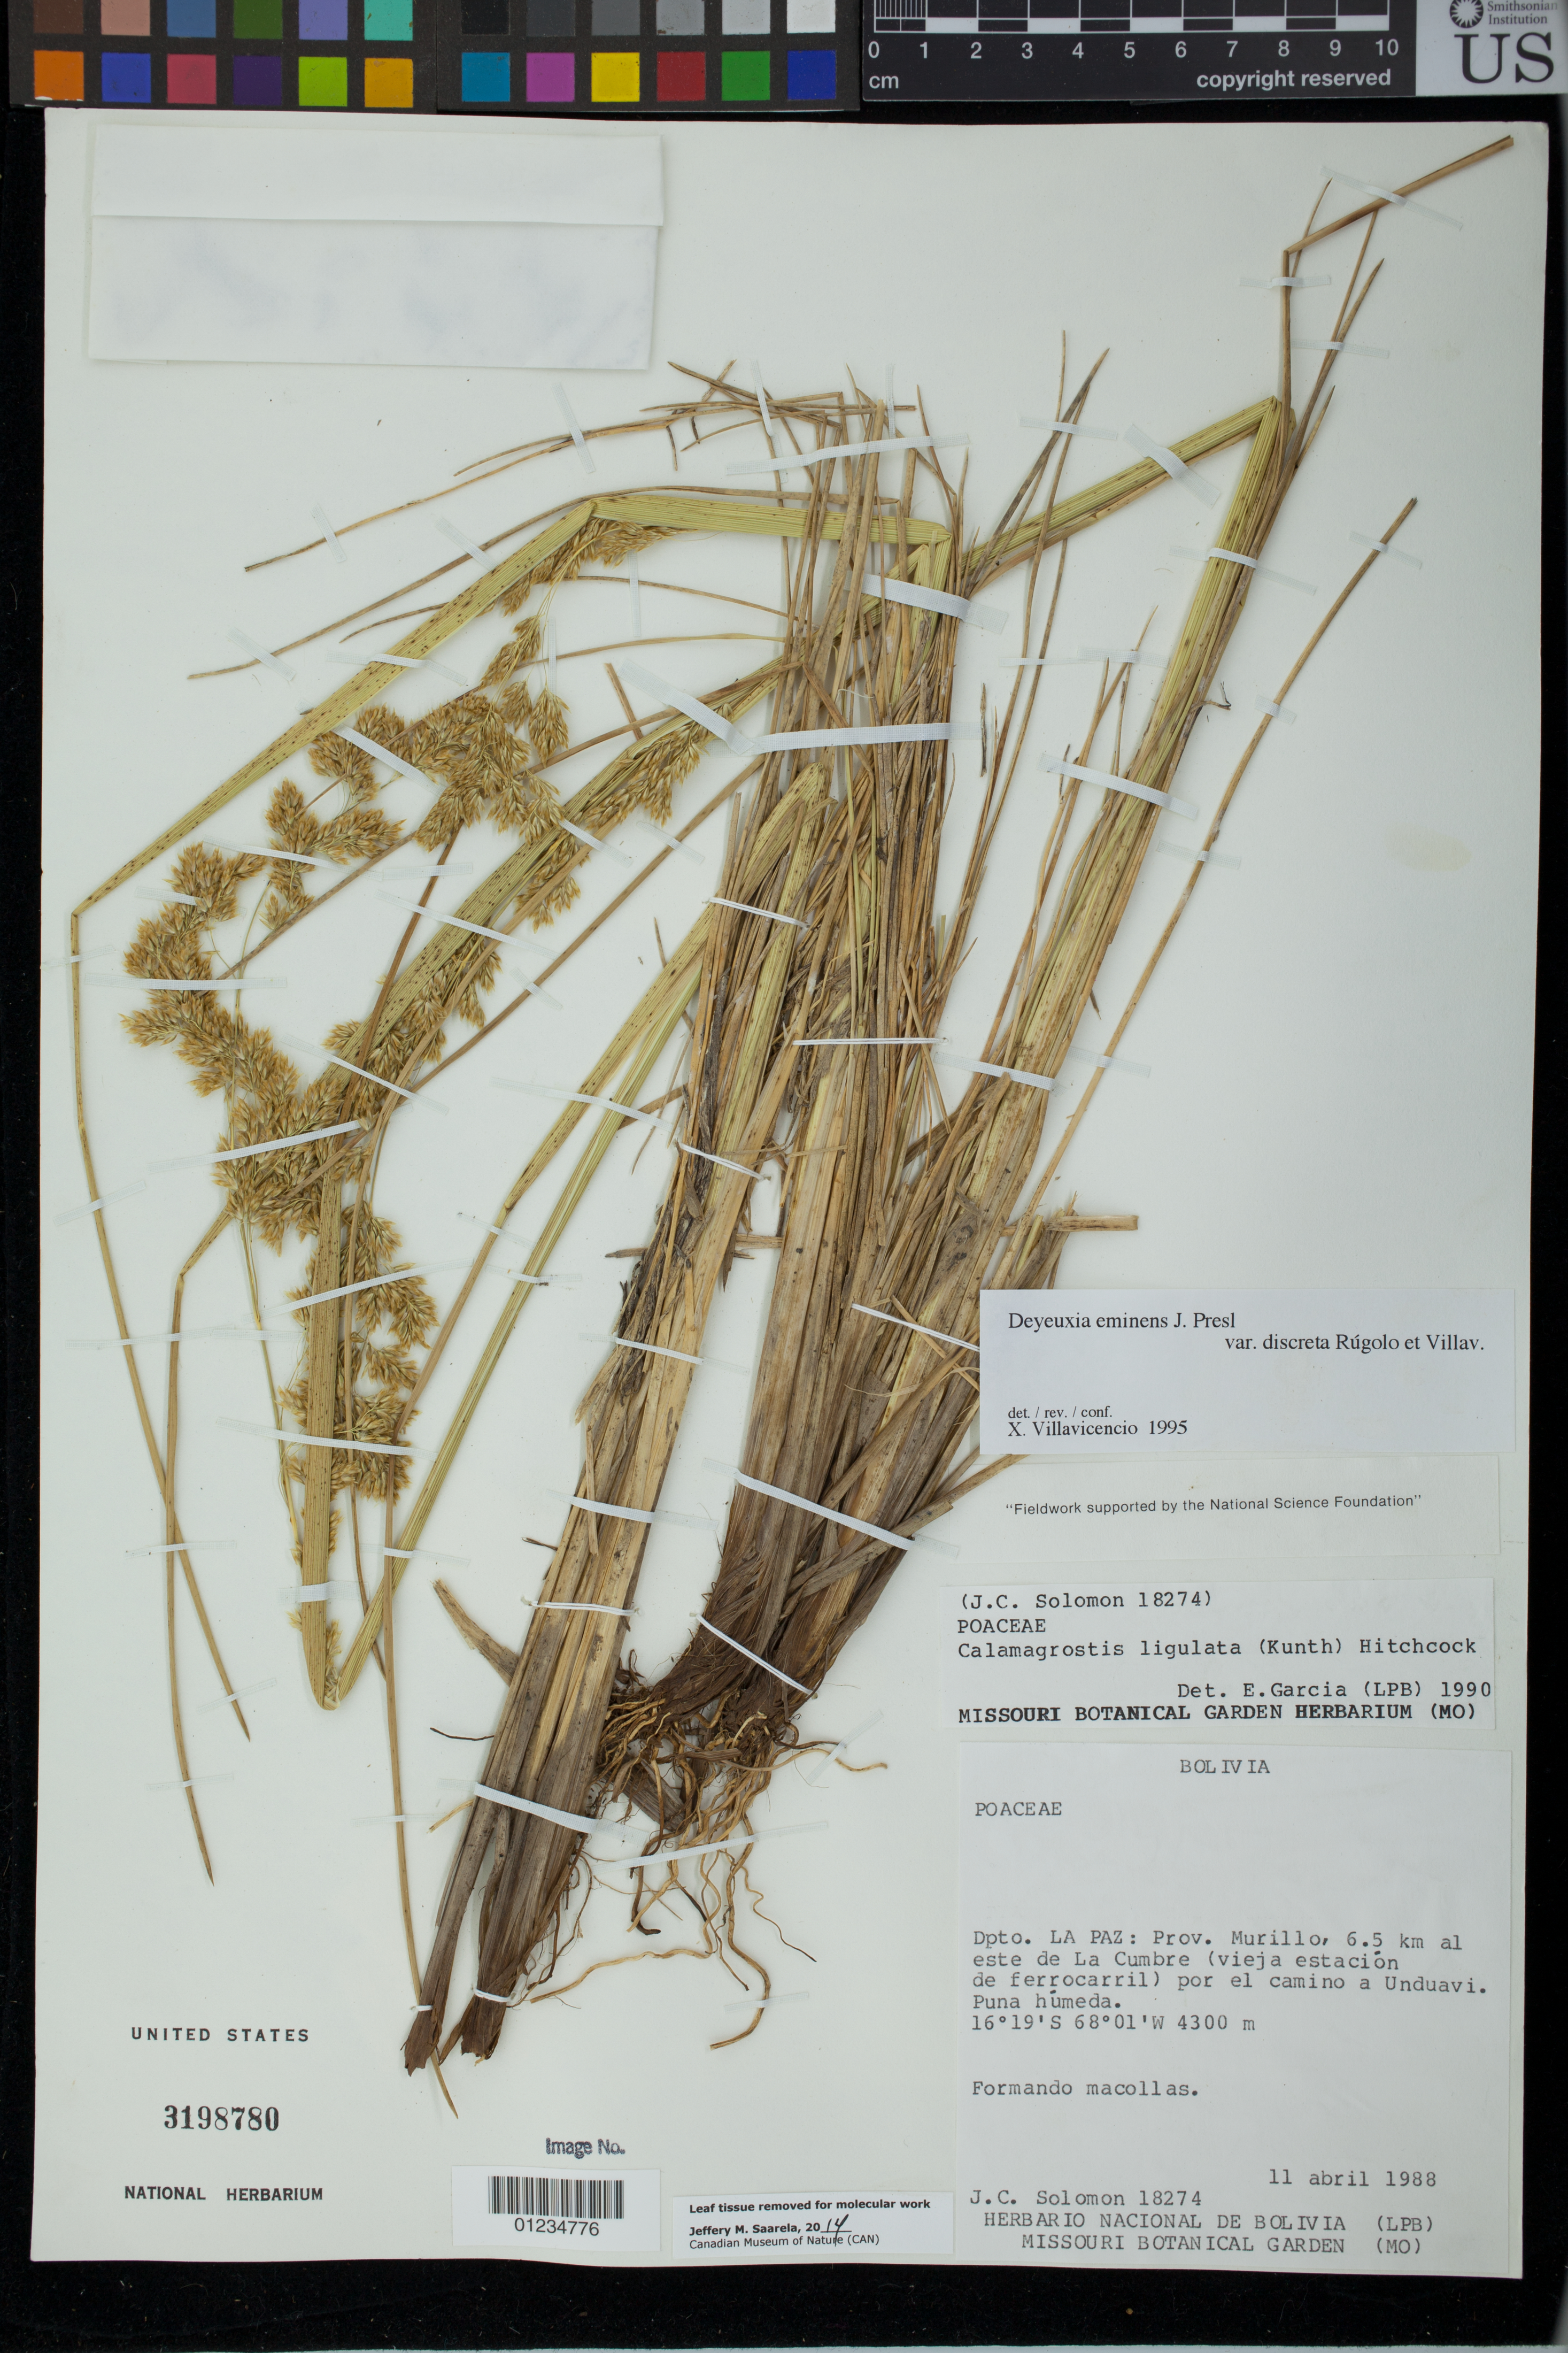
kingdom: Plantae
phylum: Tracheophyta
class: Liliopsida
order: Poales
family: Poaceae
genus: Deyeuxia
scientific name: Deyeuxia eminens var. discreta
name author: Rúgolo & Villav.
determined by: Villavicencio, X.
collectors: J. C. Solomon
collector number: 18274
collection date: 1988-04-11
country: Bolivia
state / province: La Páz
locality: Prov. Murillo, 6.5 km al este de La Cumbre (vieja estacion de ferrocarril) por el camino a Unduavi.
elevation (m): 4300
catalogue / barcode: US 3198780